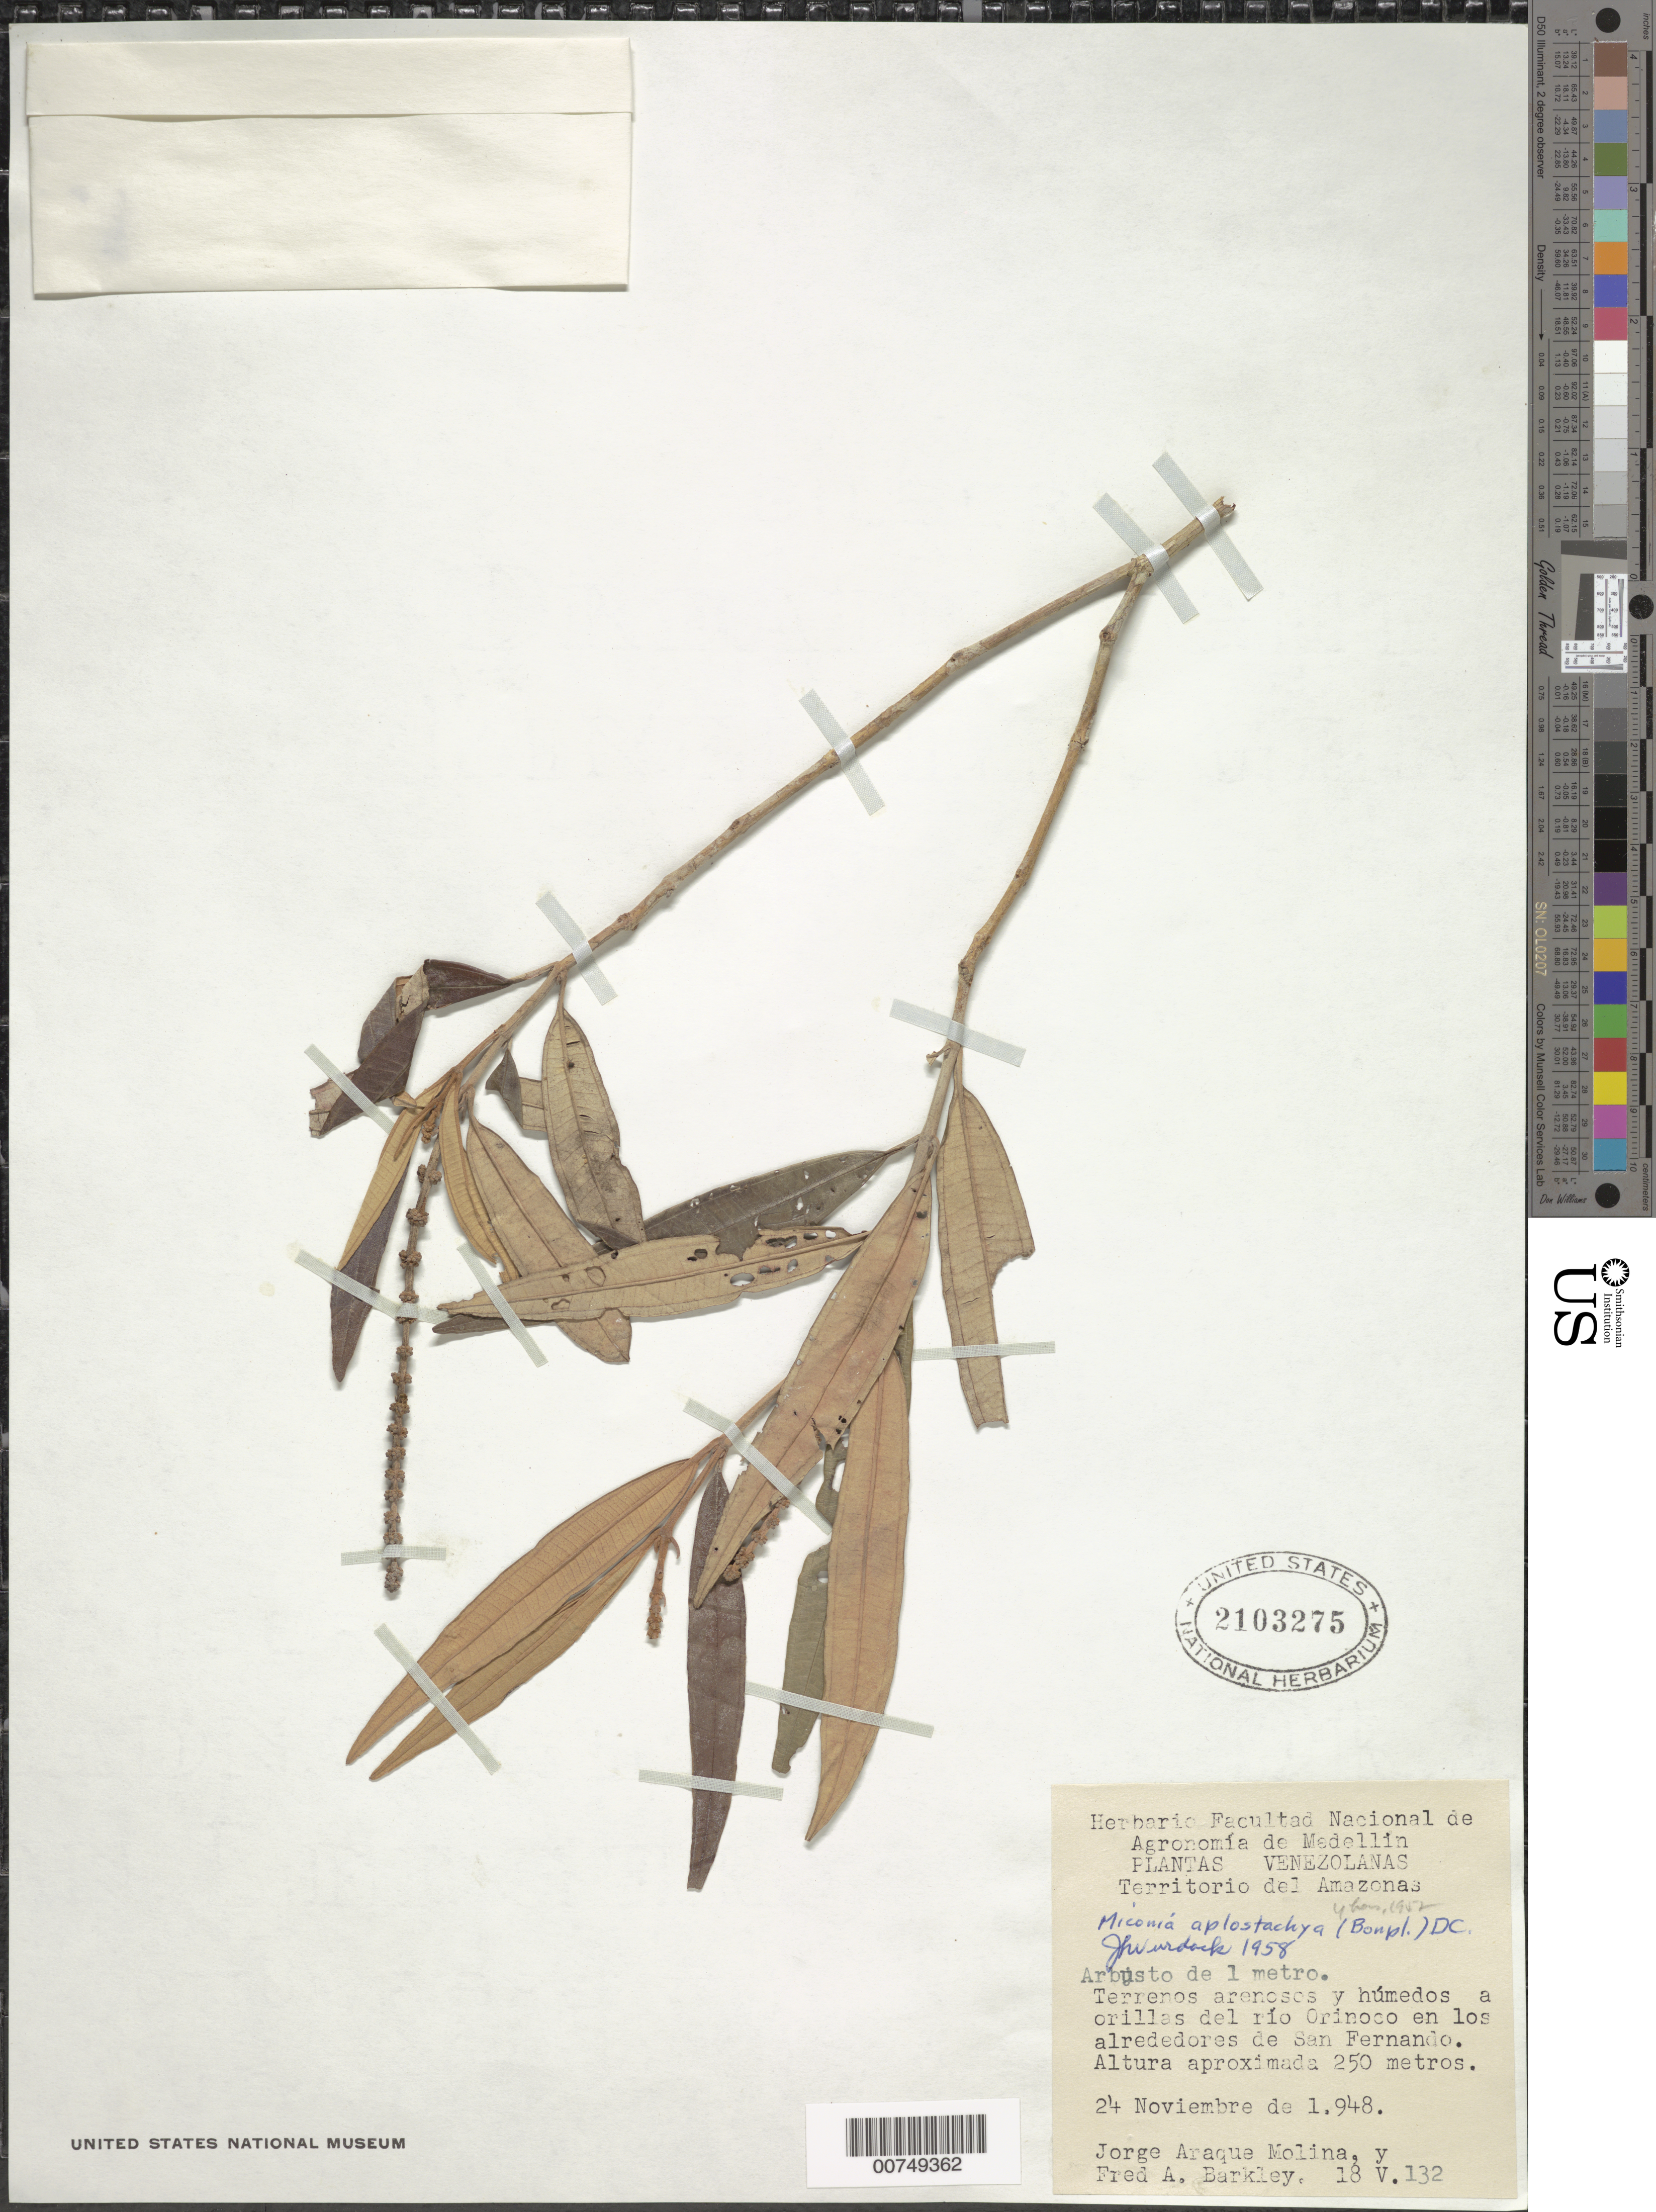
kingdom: Plantae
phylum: Tracheophyta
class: Magnoliopsida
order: Myrtales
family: Melastomataceae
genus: Miconia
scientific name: Miconia aplostachya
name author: (Bonpl.) DC.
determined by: Wurdack, John J., (US), US (UNITED STATES)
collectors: J. A. Molina & F. A. Barkley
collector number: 18v 132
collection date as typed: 24-Nov-48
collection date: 1948-11-24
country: Venezuela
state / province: Amazonas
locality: Río Orinoco en los alrededores de San Fernando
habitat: Terrenos arenosos y humedos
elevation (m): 250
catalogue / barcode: US 2103275